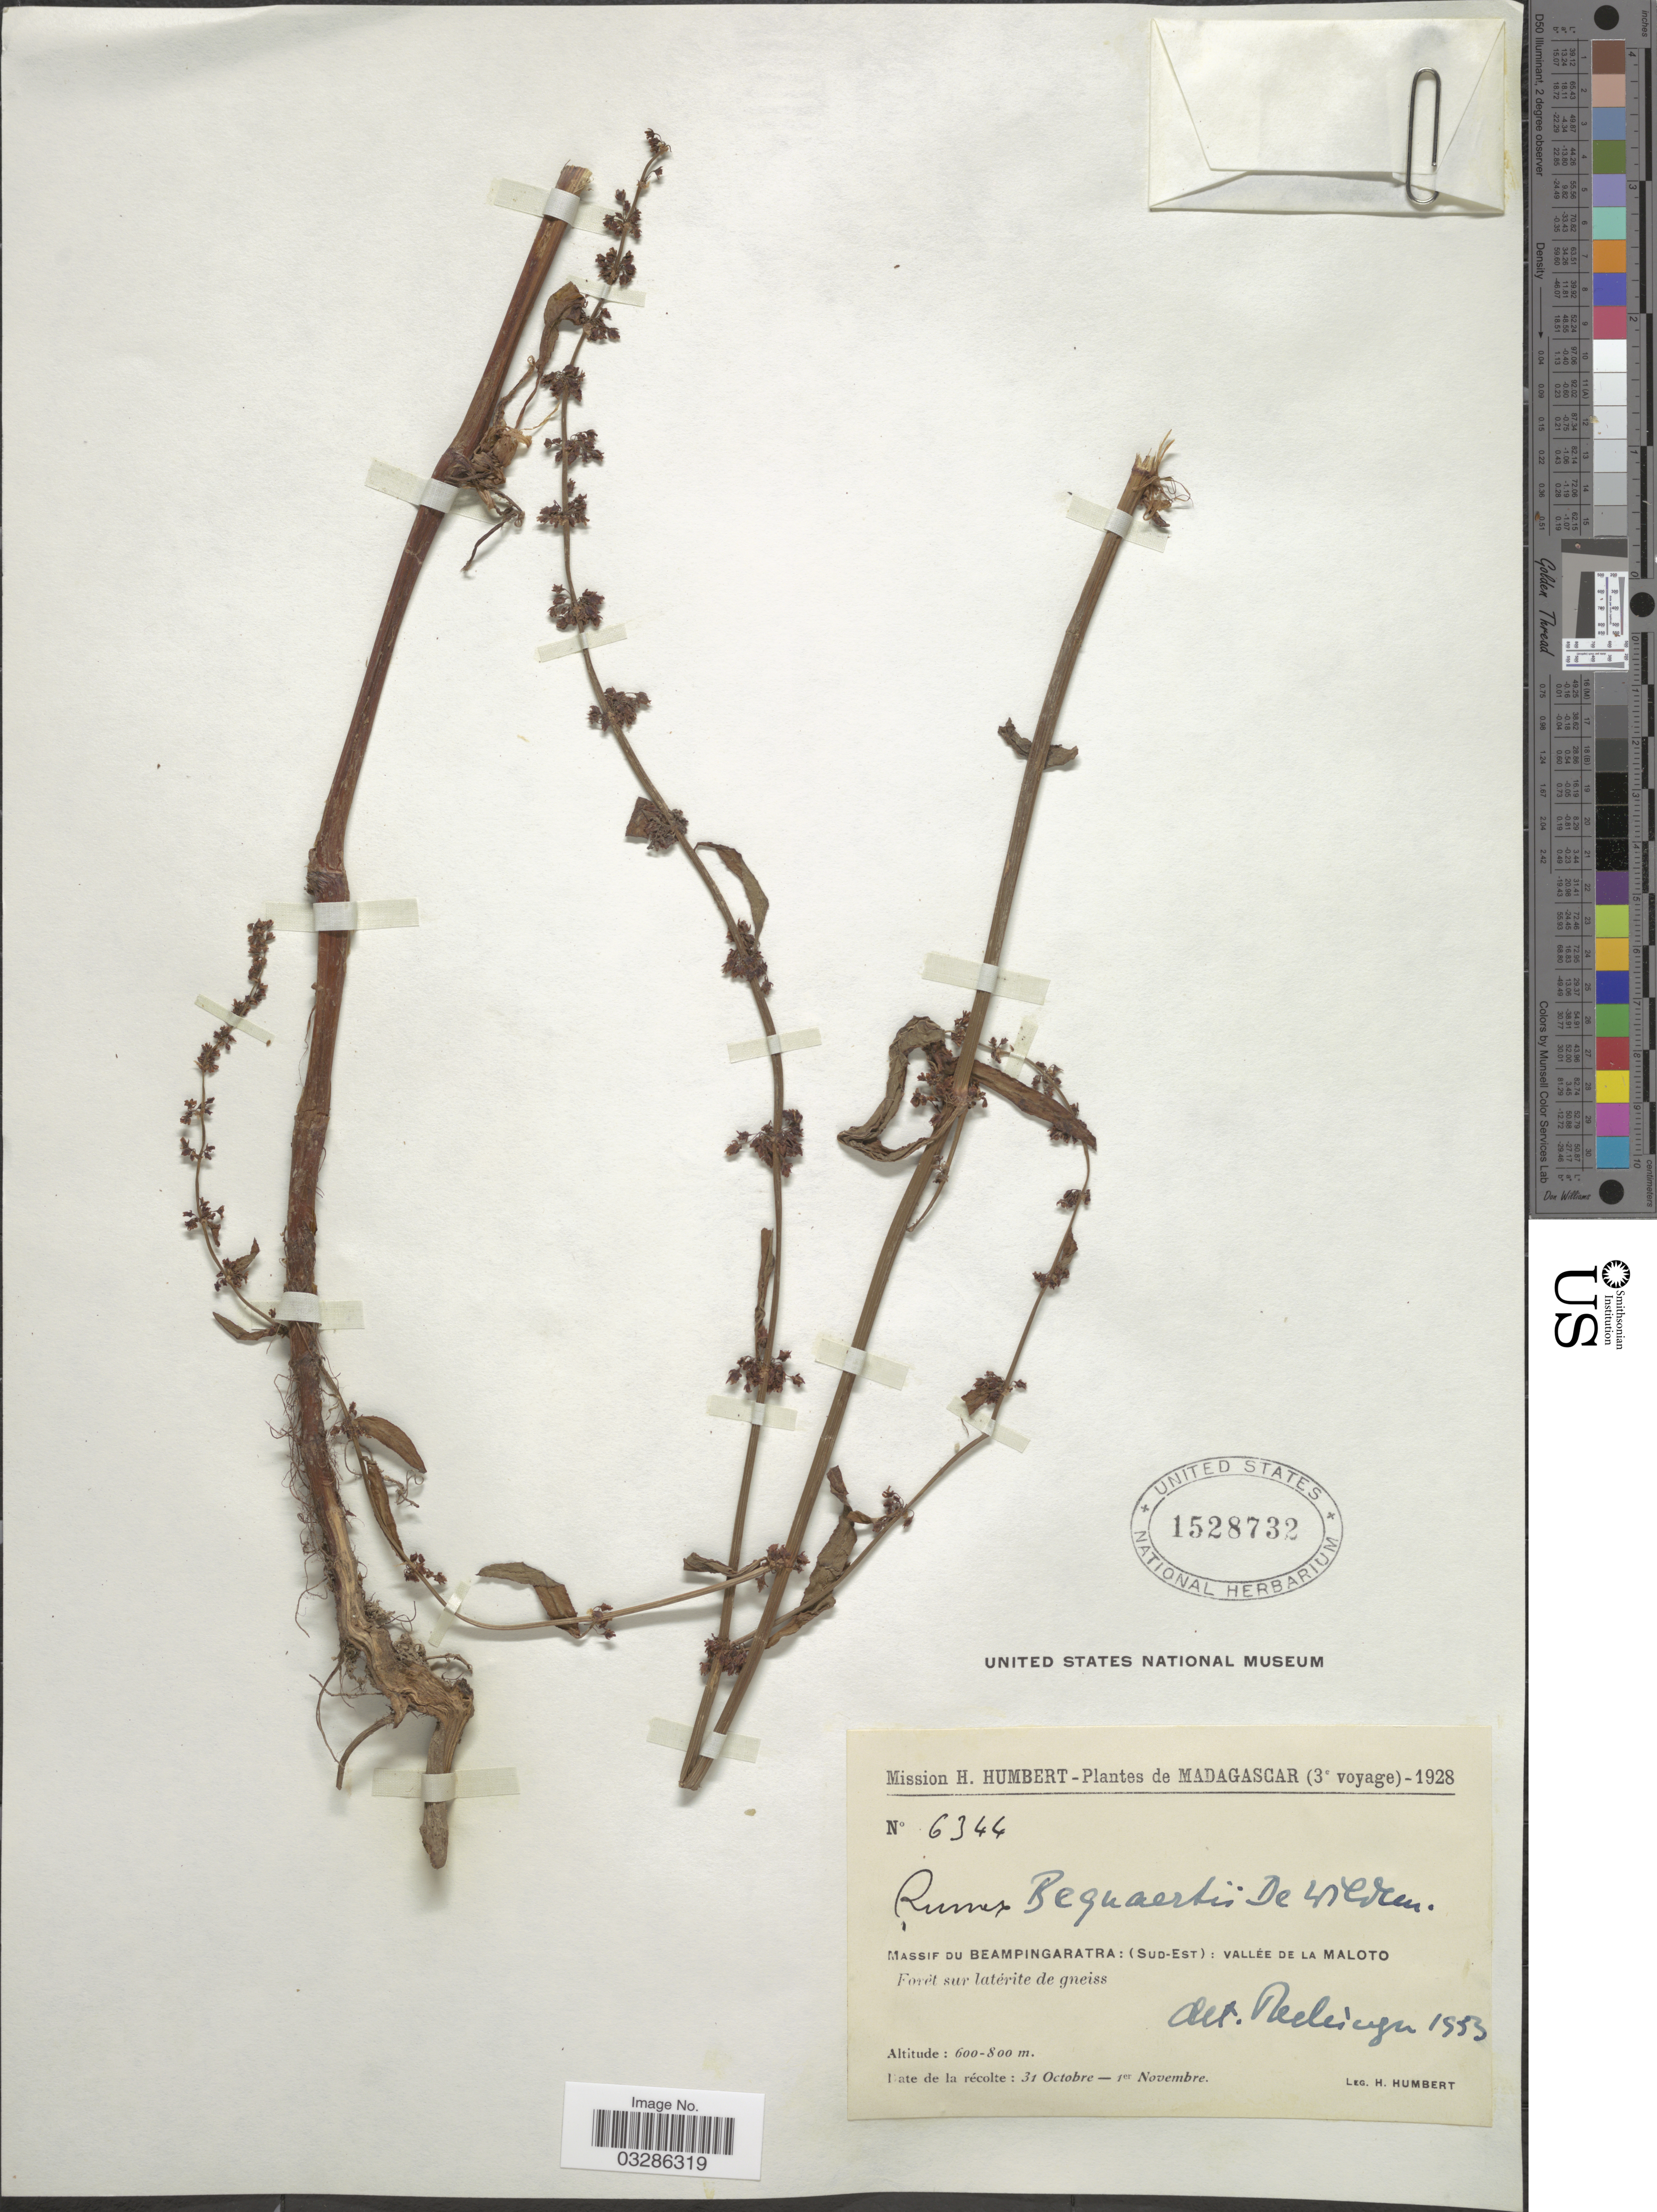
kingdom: Plantae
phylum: Tracheophyta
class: Magnoliopsida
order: Caryophyllales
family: Polygonaceae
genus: Rumex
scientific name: Rumex bequaertii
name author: De Wild.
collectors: H. Humbert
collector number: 6344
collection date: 1928-10-31/1928-11-01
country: Madagascar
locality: Massif du Beampingaratra: (Sud-Est): Vallée de la Maloto.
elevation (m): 600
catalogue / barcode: US 1528732